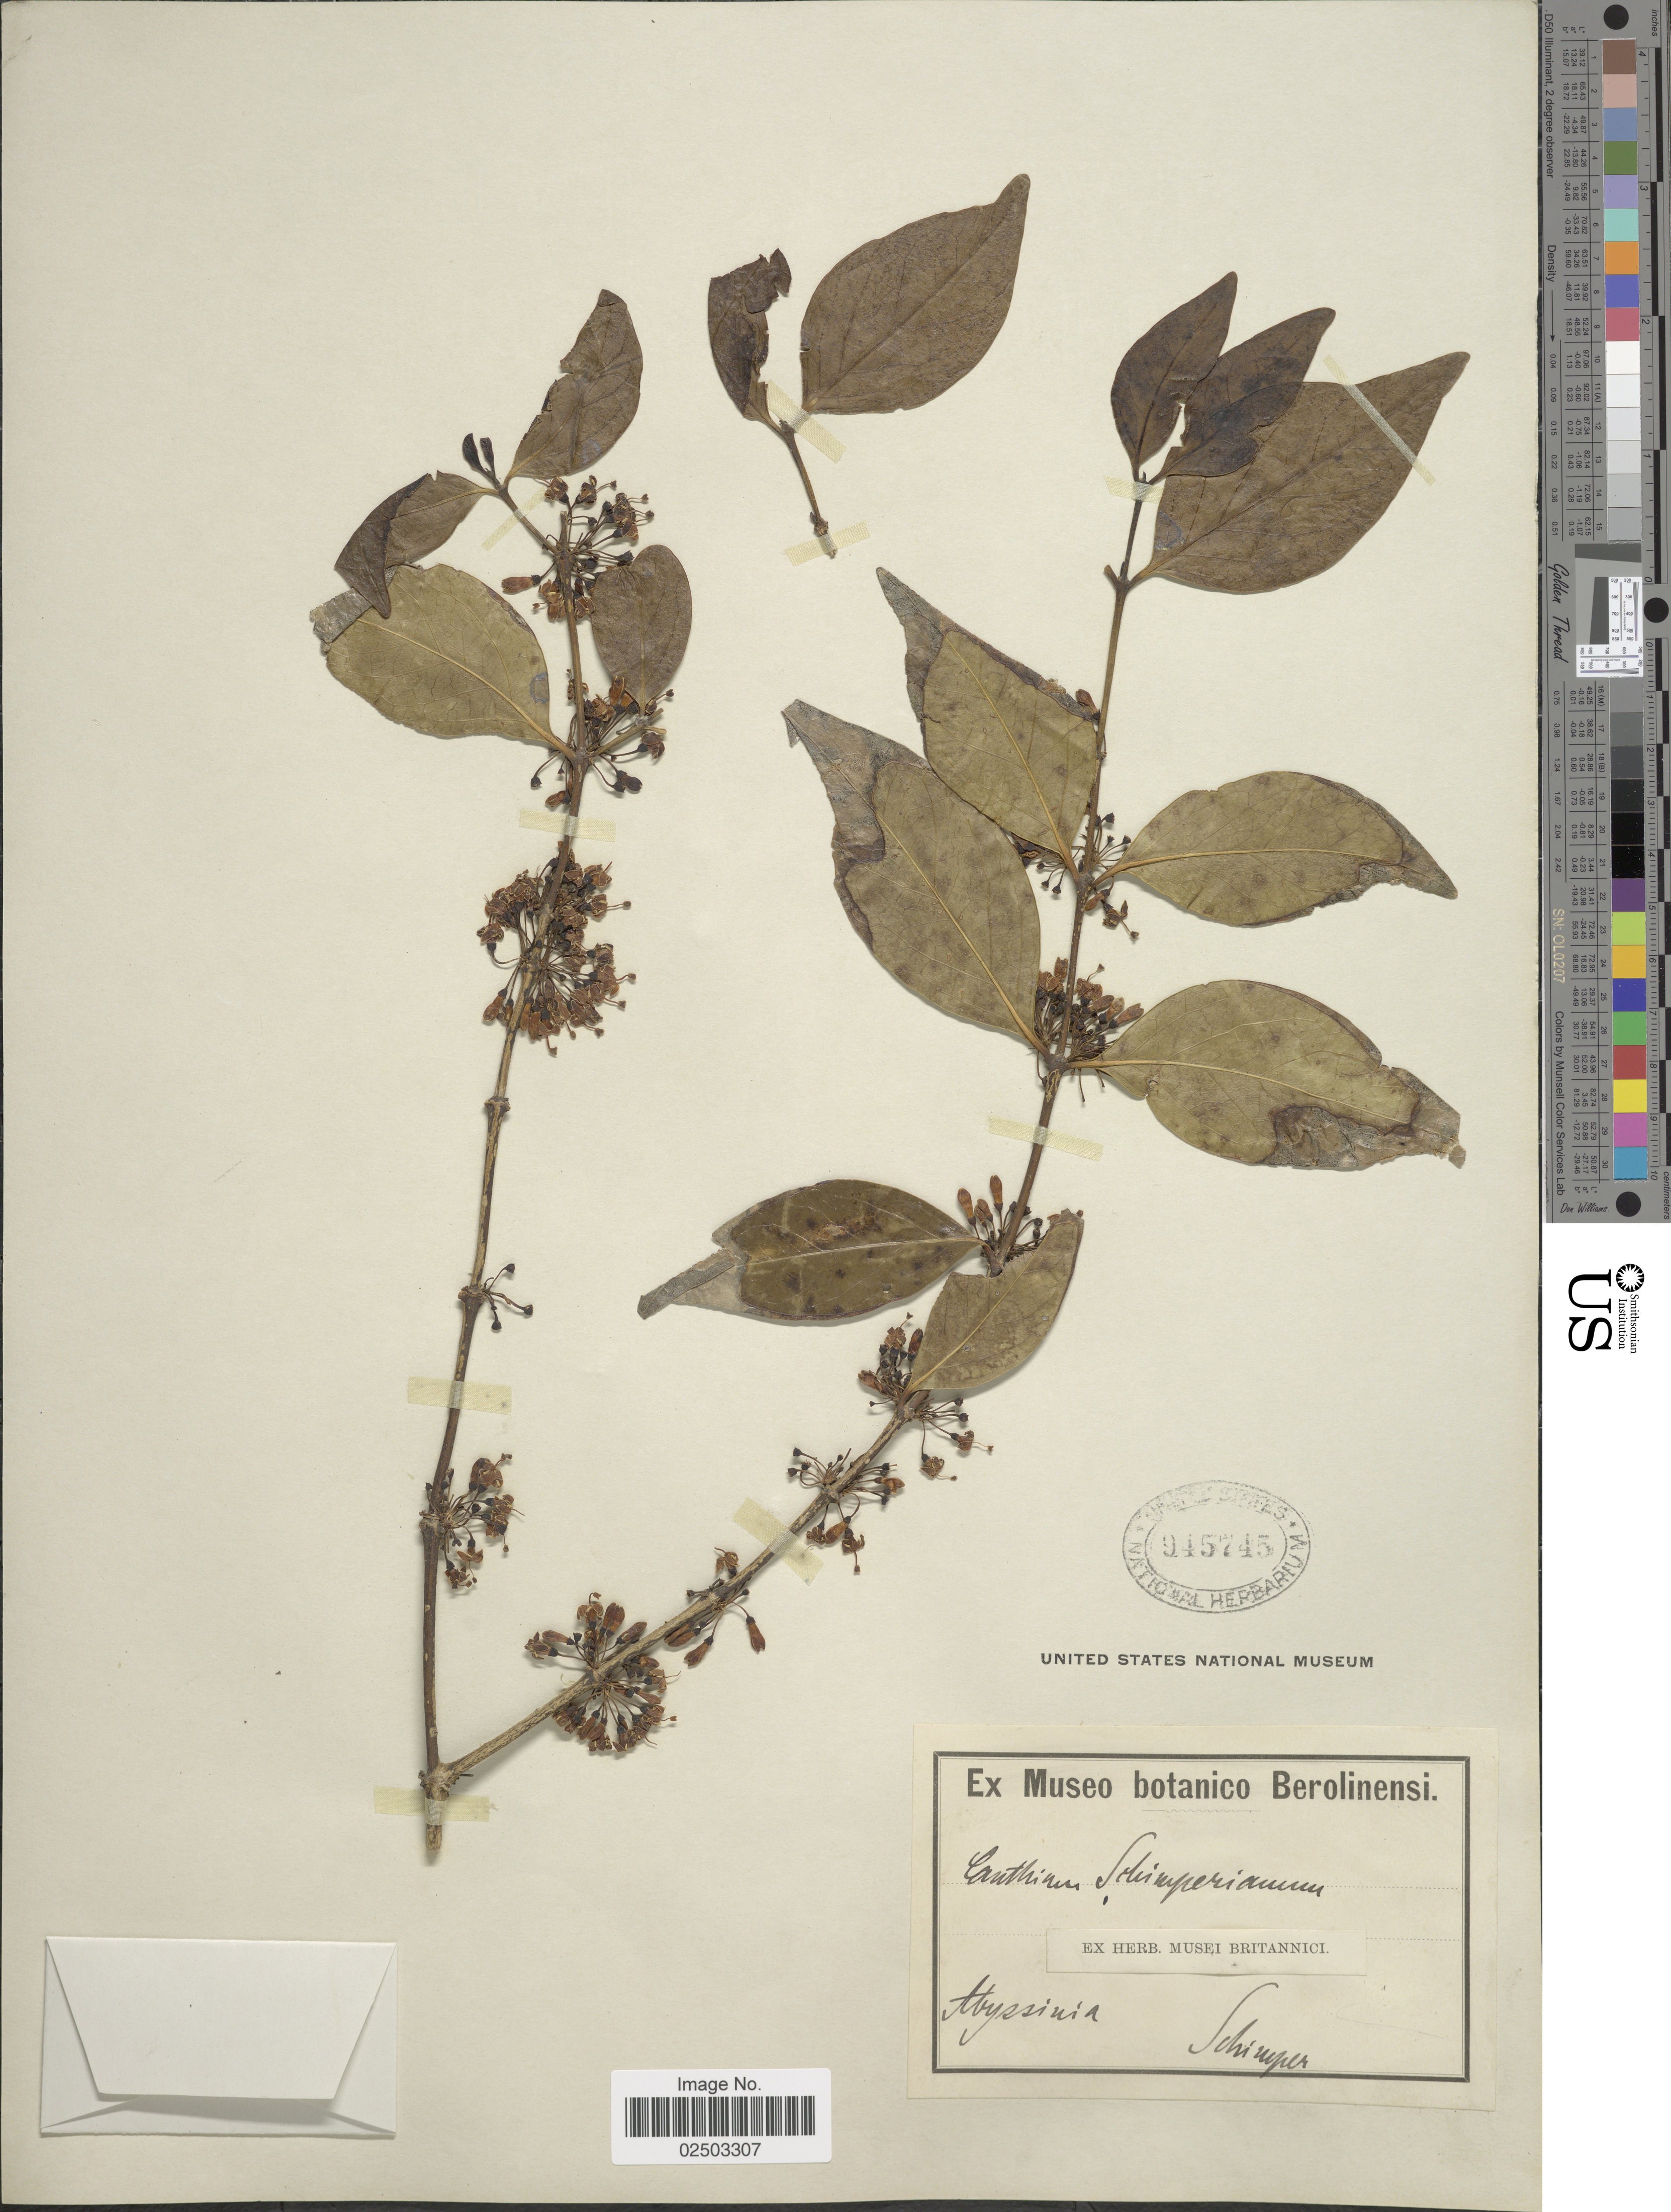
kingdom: Plantae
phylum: Tracheophyta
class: Magnoliopsida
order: Gentianales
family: Rubiaceae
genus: Canthium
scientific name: Canthium schimperianum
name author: A. Rich.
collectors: -. Schimper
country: Eritrea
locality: Abyssinia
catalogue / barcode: US 945745